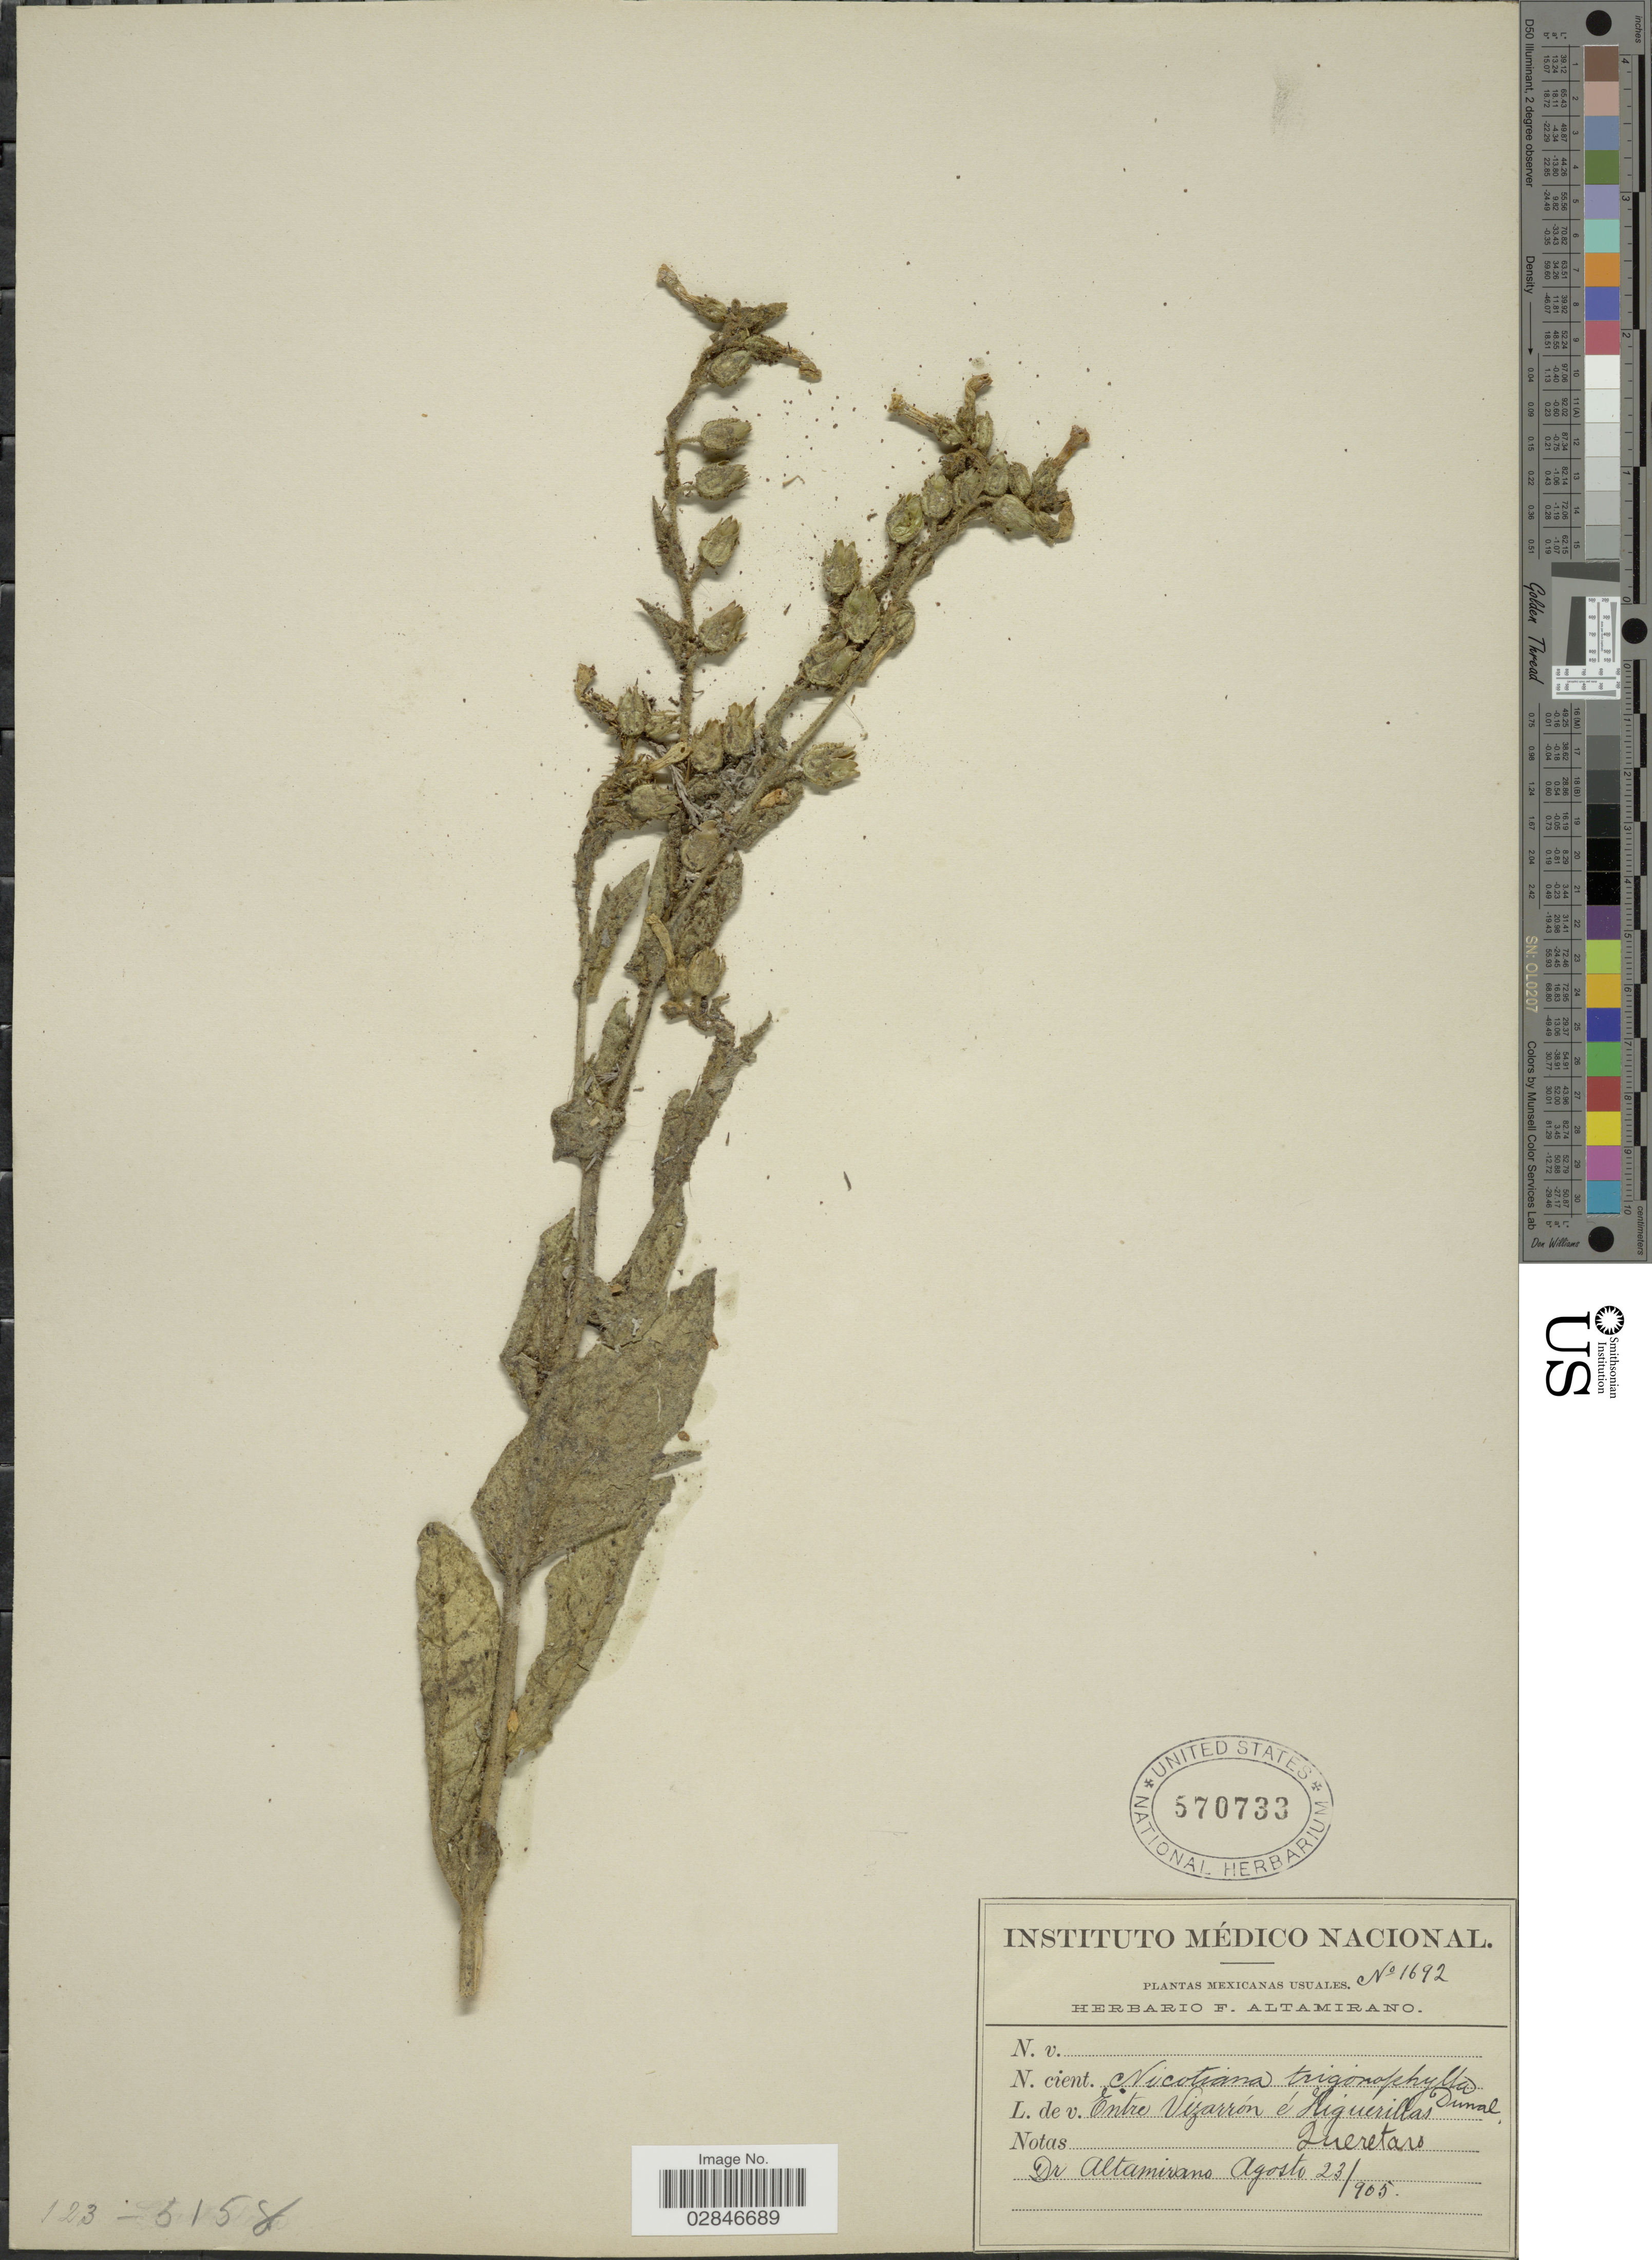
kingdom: Plantae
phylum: Tracheophyta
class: Magnoliopsida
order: Solanales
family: Solanaceae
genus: Nicotiana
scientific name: Nicotiana trigonophylla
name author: Dunal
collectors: F. Altamirano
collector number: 1692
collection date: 1905-08-23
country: Mexico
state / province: Querétaro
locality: Entre Vizarrón é Higuerillas.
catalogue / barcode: US 570733